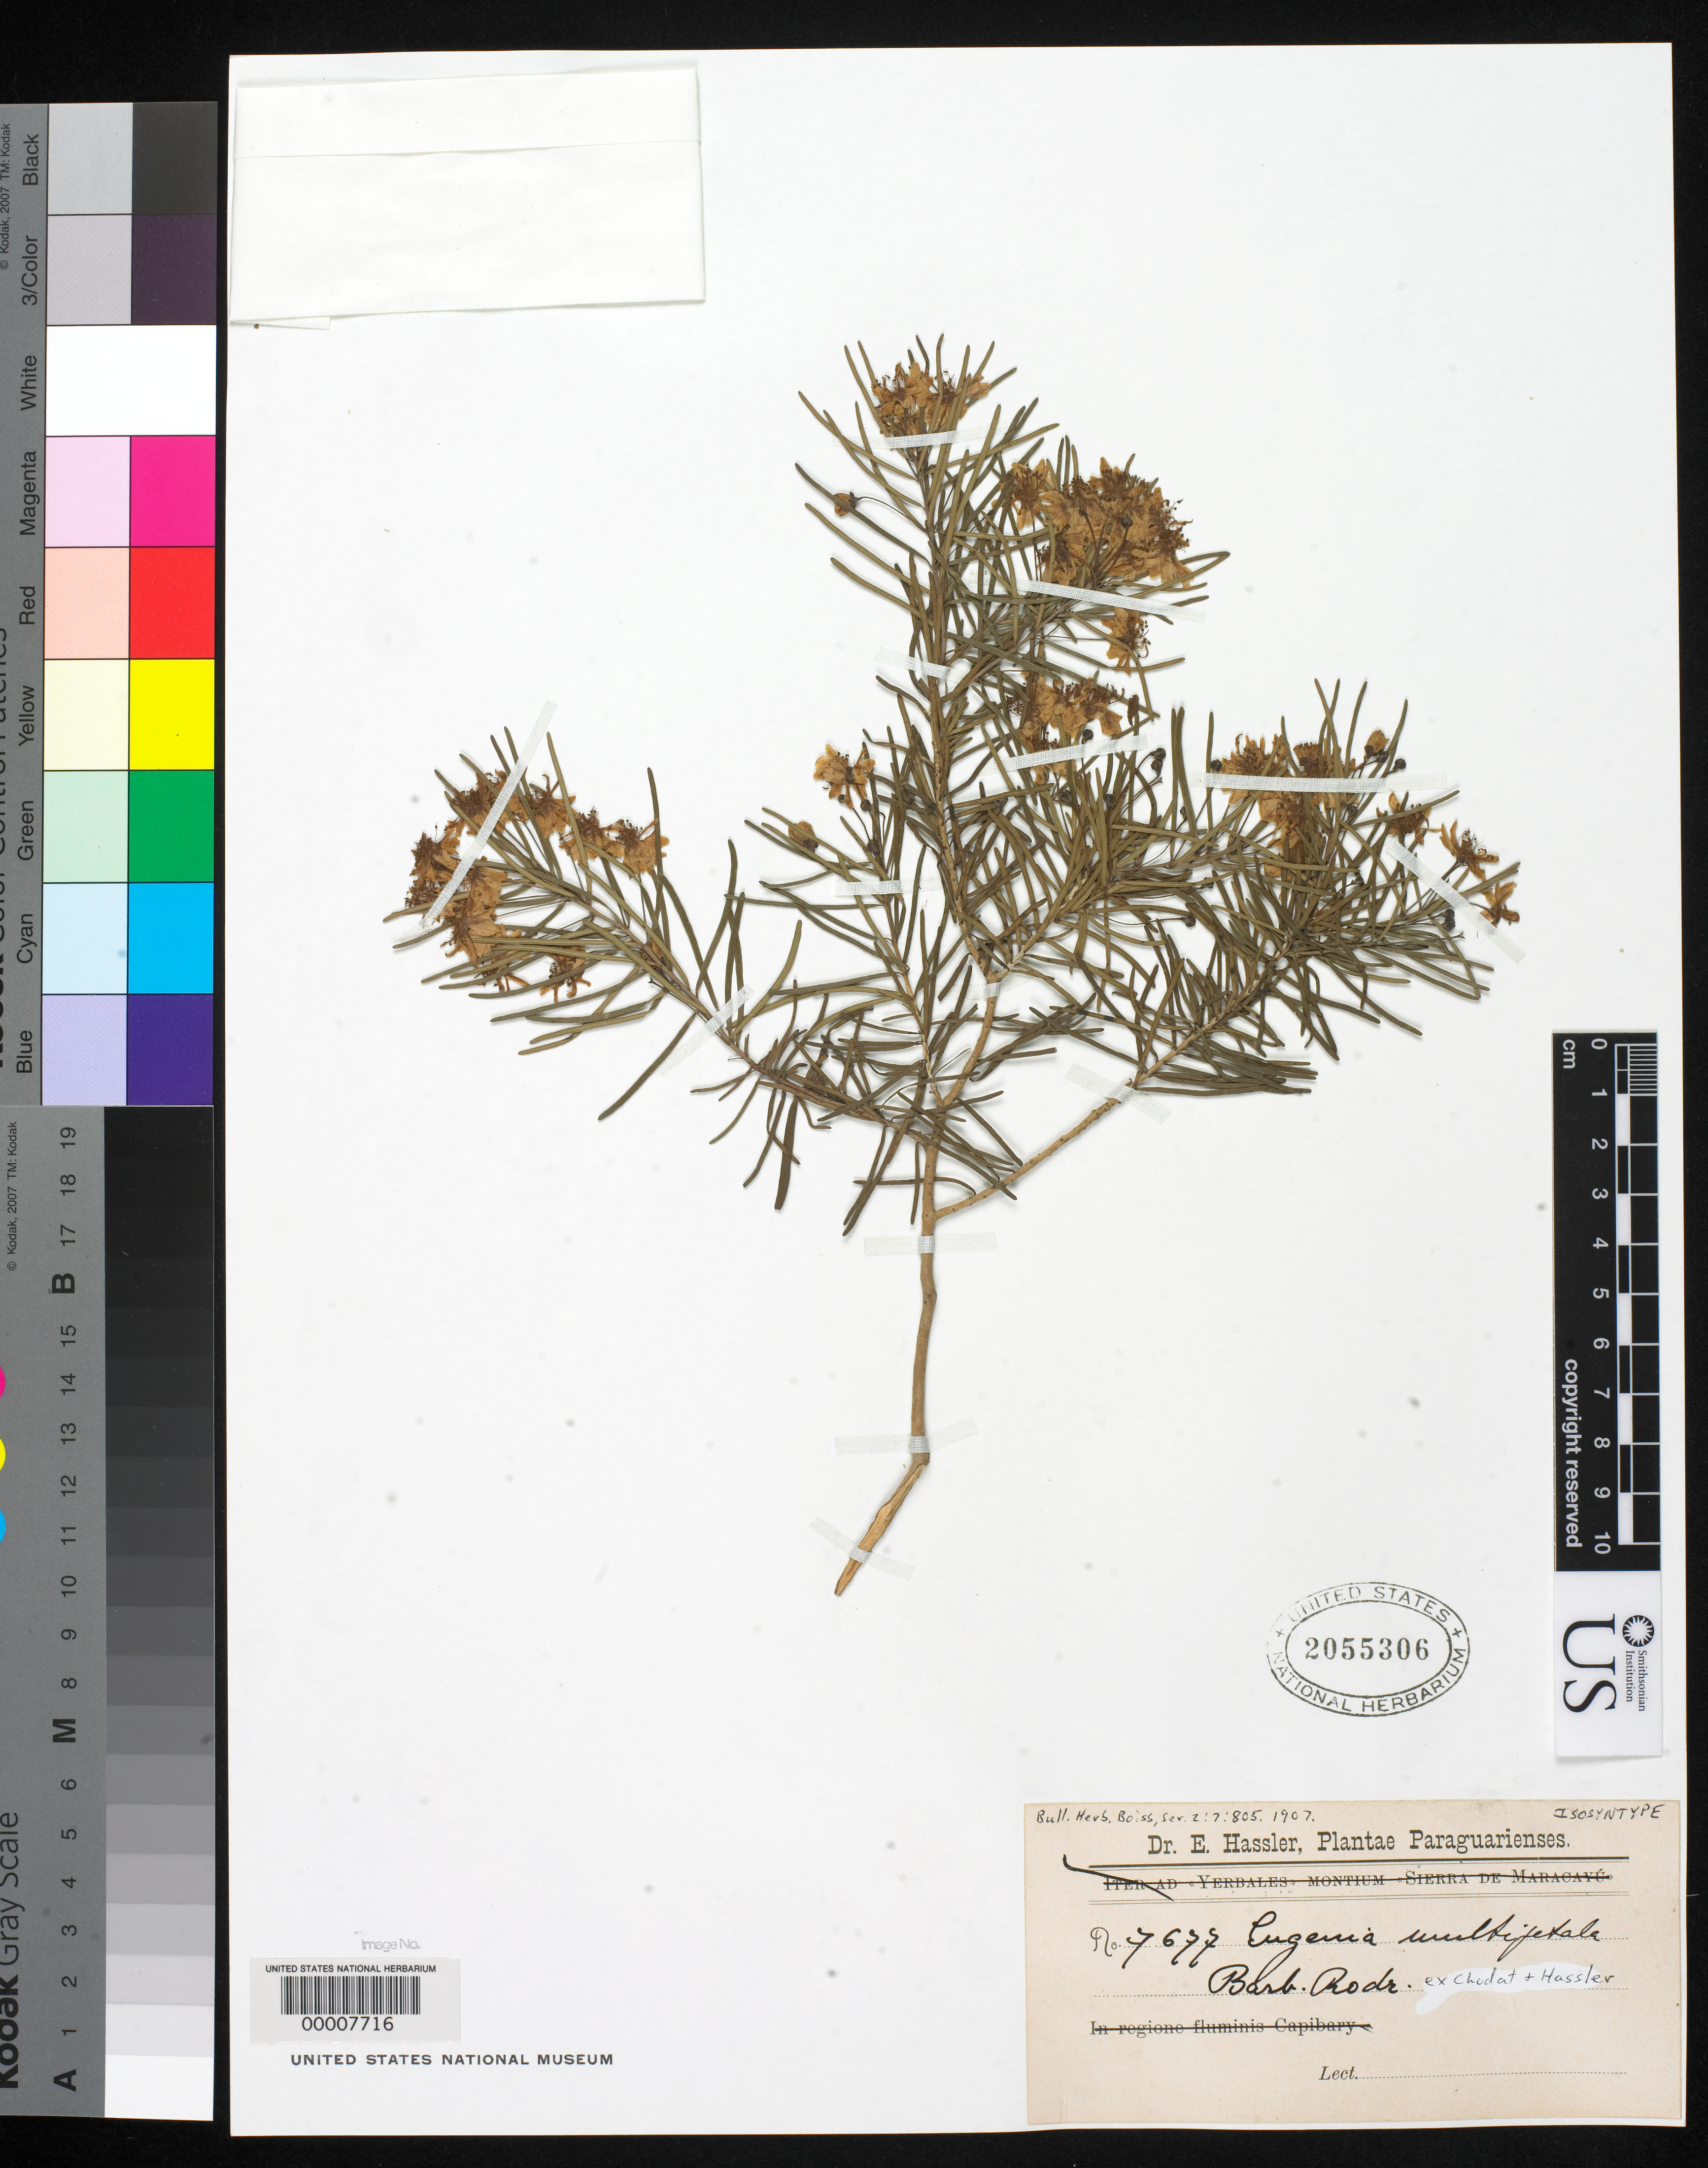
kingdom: Plantae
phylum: Tracheophyta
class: Magnoliopsida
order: Myrtales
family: Myrtaceae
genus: Eugenia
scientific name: Eugenia multipetala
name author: Barb. Rodr. ex Chodat & Hassl.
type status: Isosyntype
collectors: E. Hassler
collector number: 7677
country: Paraguay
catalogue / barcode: US 2055306